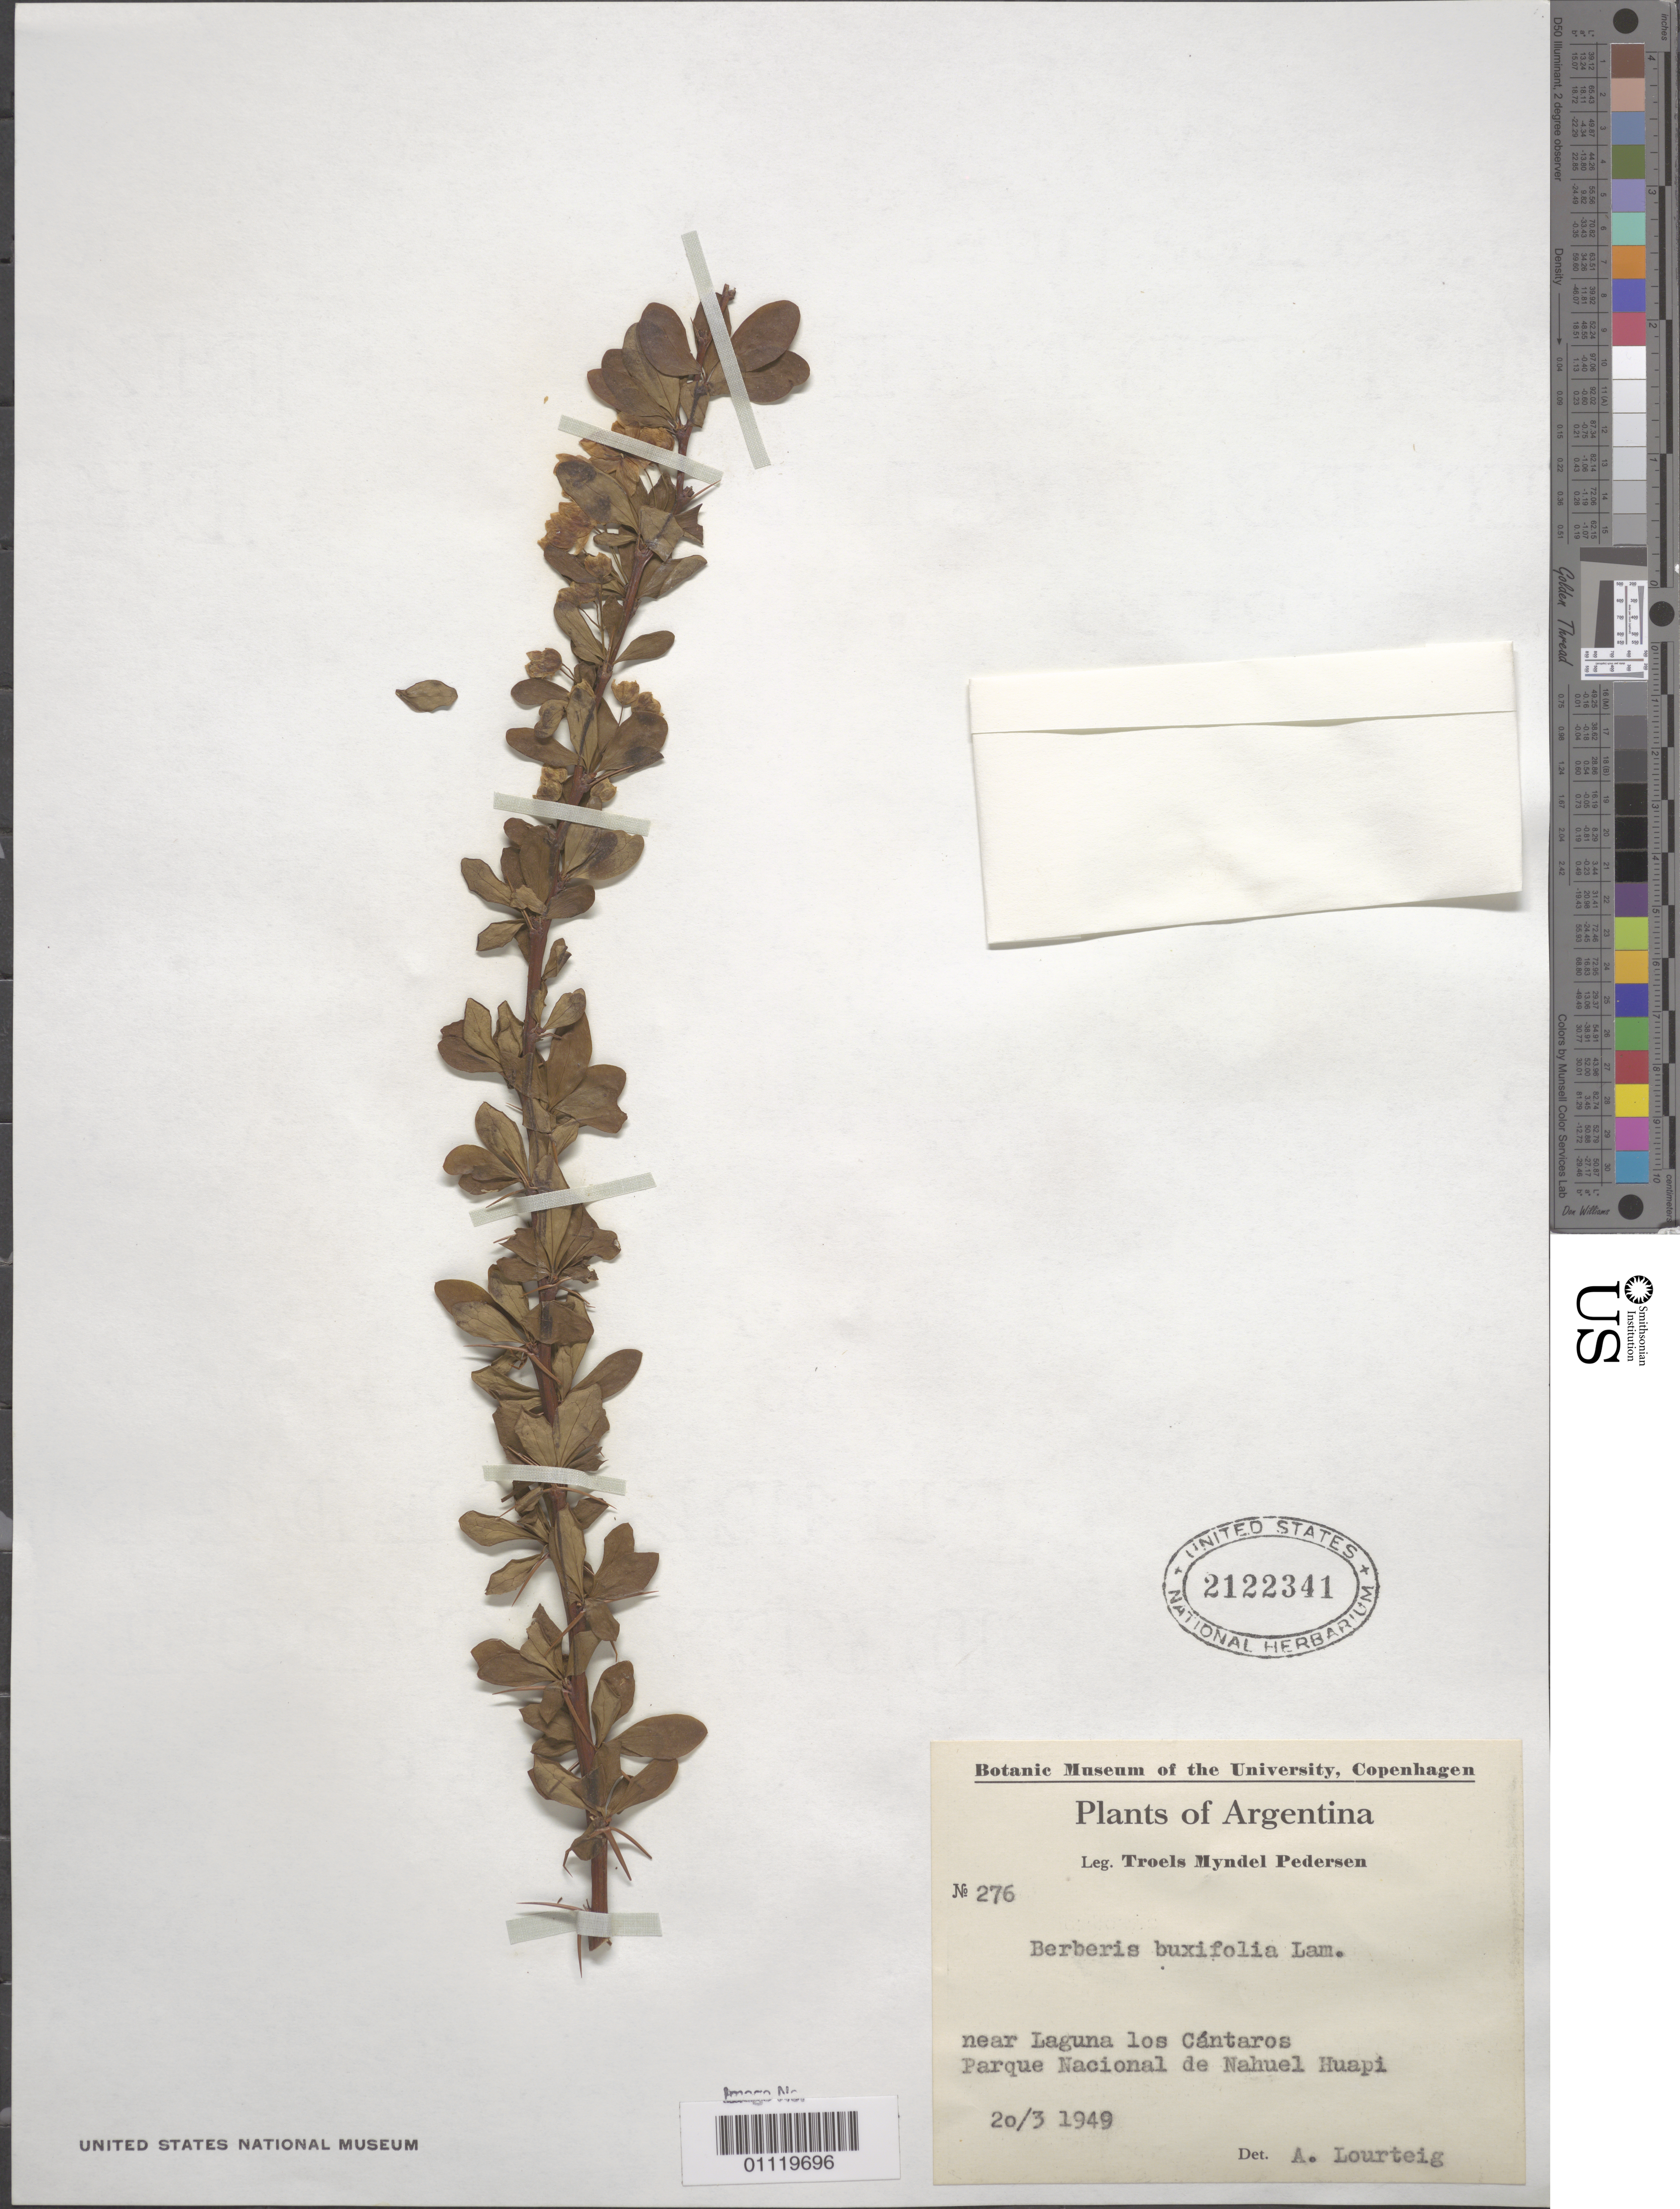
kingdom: Plantae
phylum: Tracheophyta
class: Magnoliopsida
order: Ranunculales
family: Berberidaceae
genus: Berberis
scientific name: Berberis buxifolia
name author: Lam.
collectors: T. M. Pedersen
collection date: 1949-03-20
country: Argentina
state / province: Rio Negro / Neuquens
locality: Nahuel Huapi National Park, near Cantaros Lagoon.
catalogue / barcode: US 2122341